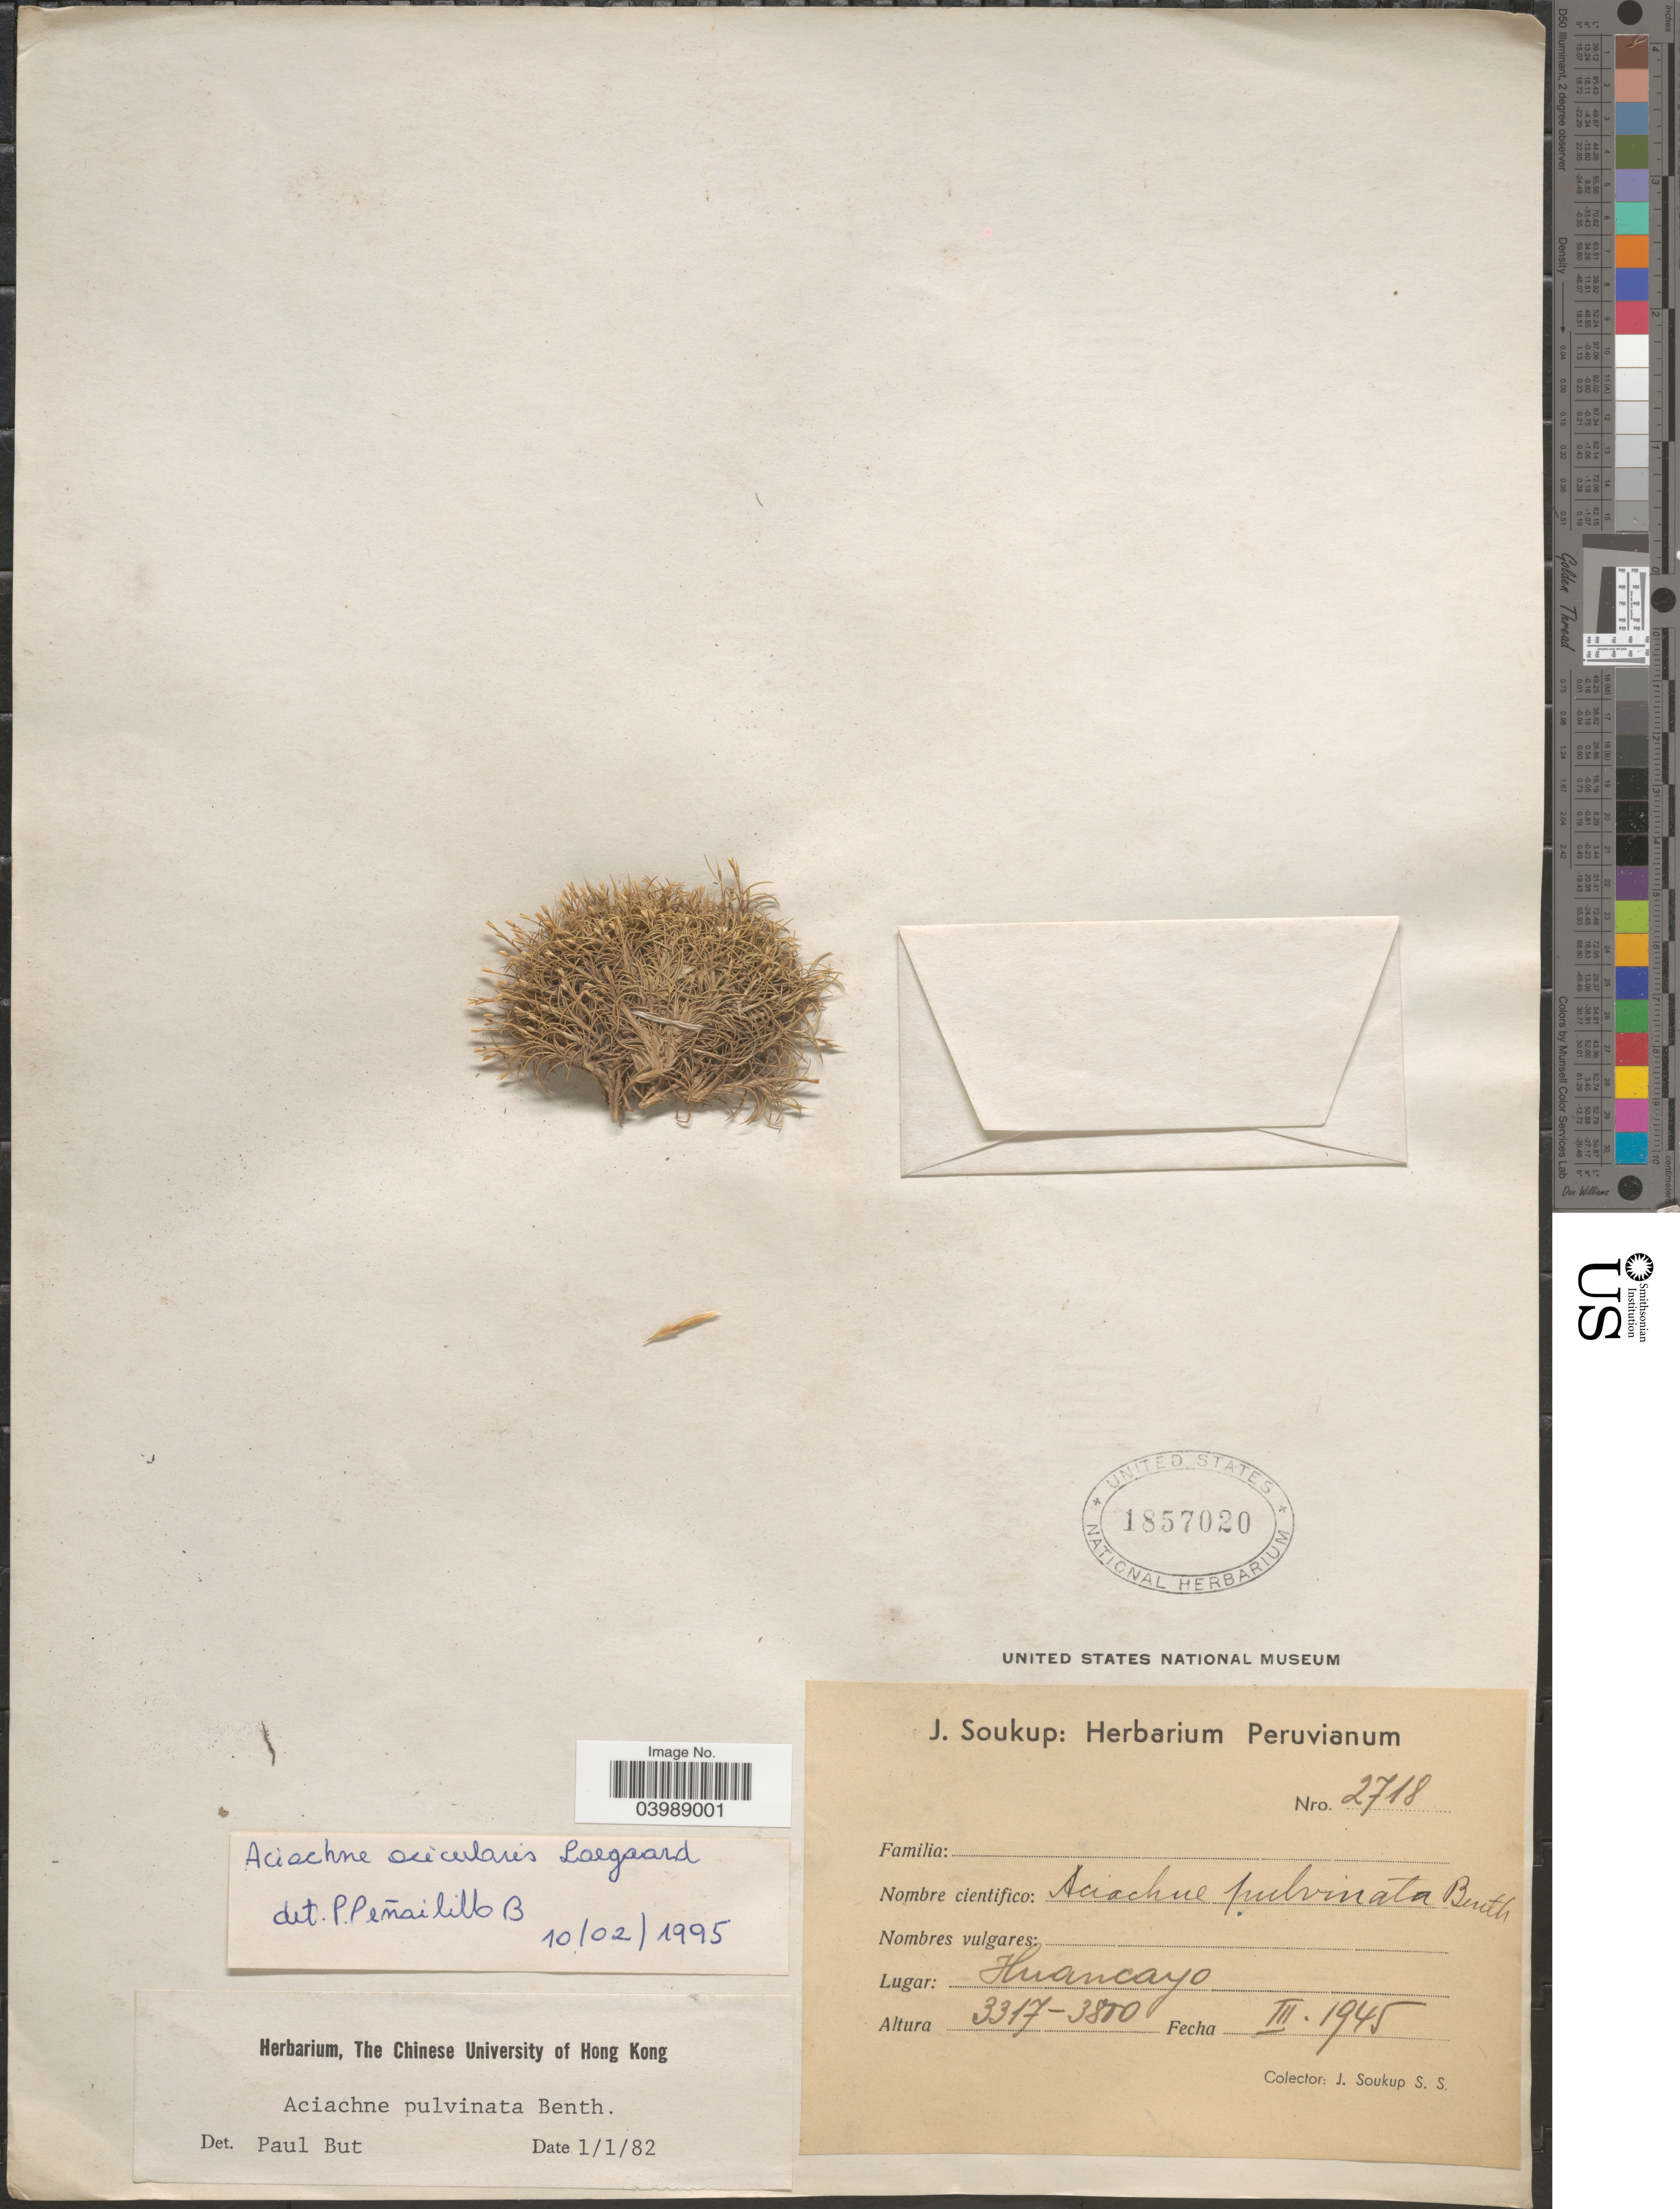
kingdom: Plantae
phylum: Tracheophyta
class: Liliopsida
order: Poales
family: Poaceae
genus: Aciachne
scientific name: Aciachne acicularis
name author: Lægaard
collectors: J. Soukup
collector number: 2718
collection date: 1945-03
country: Peru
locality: Huancayo.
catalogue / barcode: US 1857020